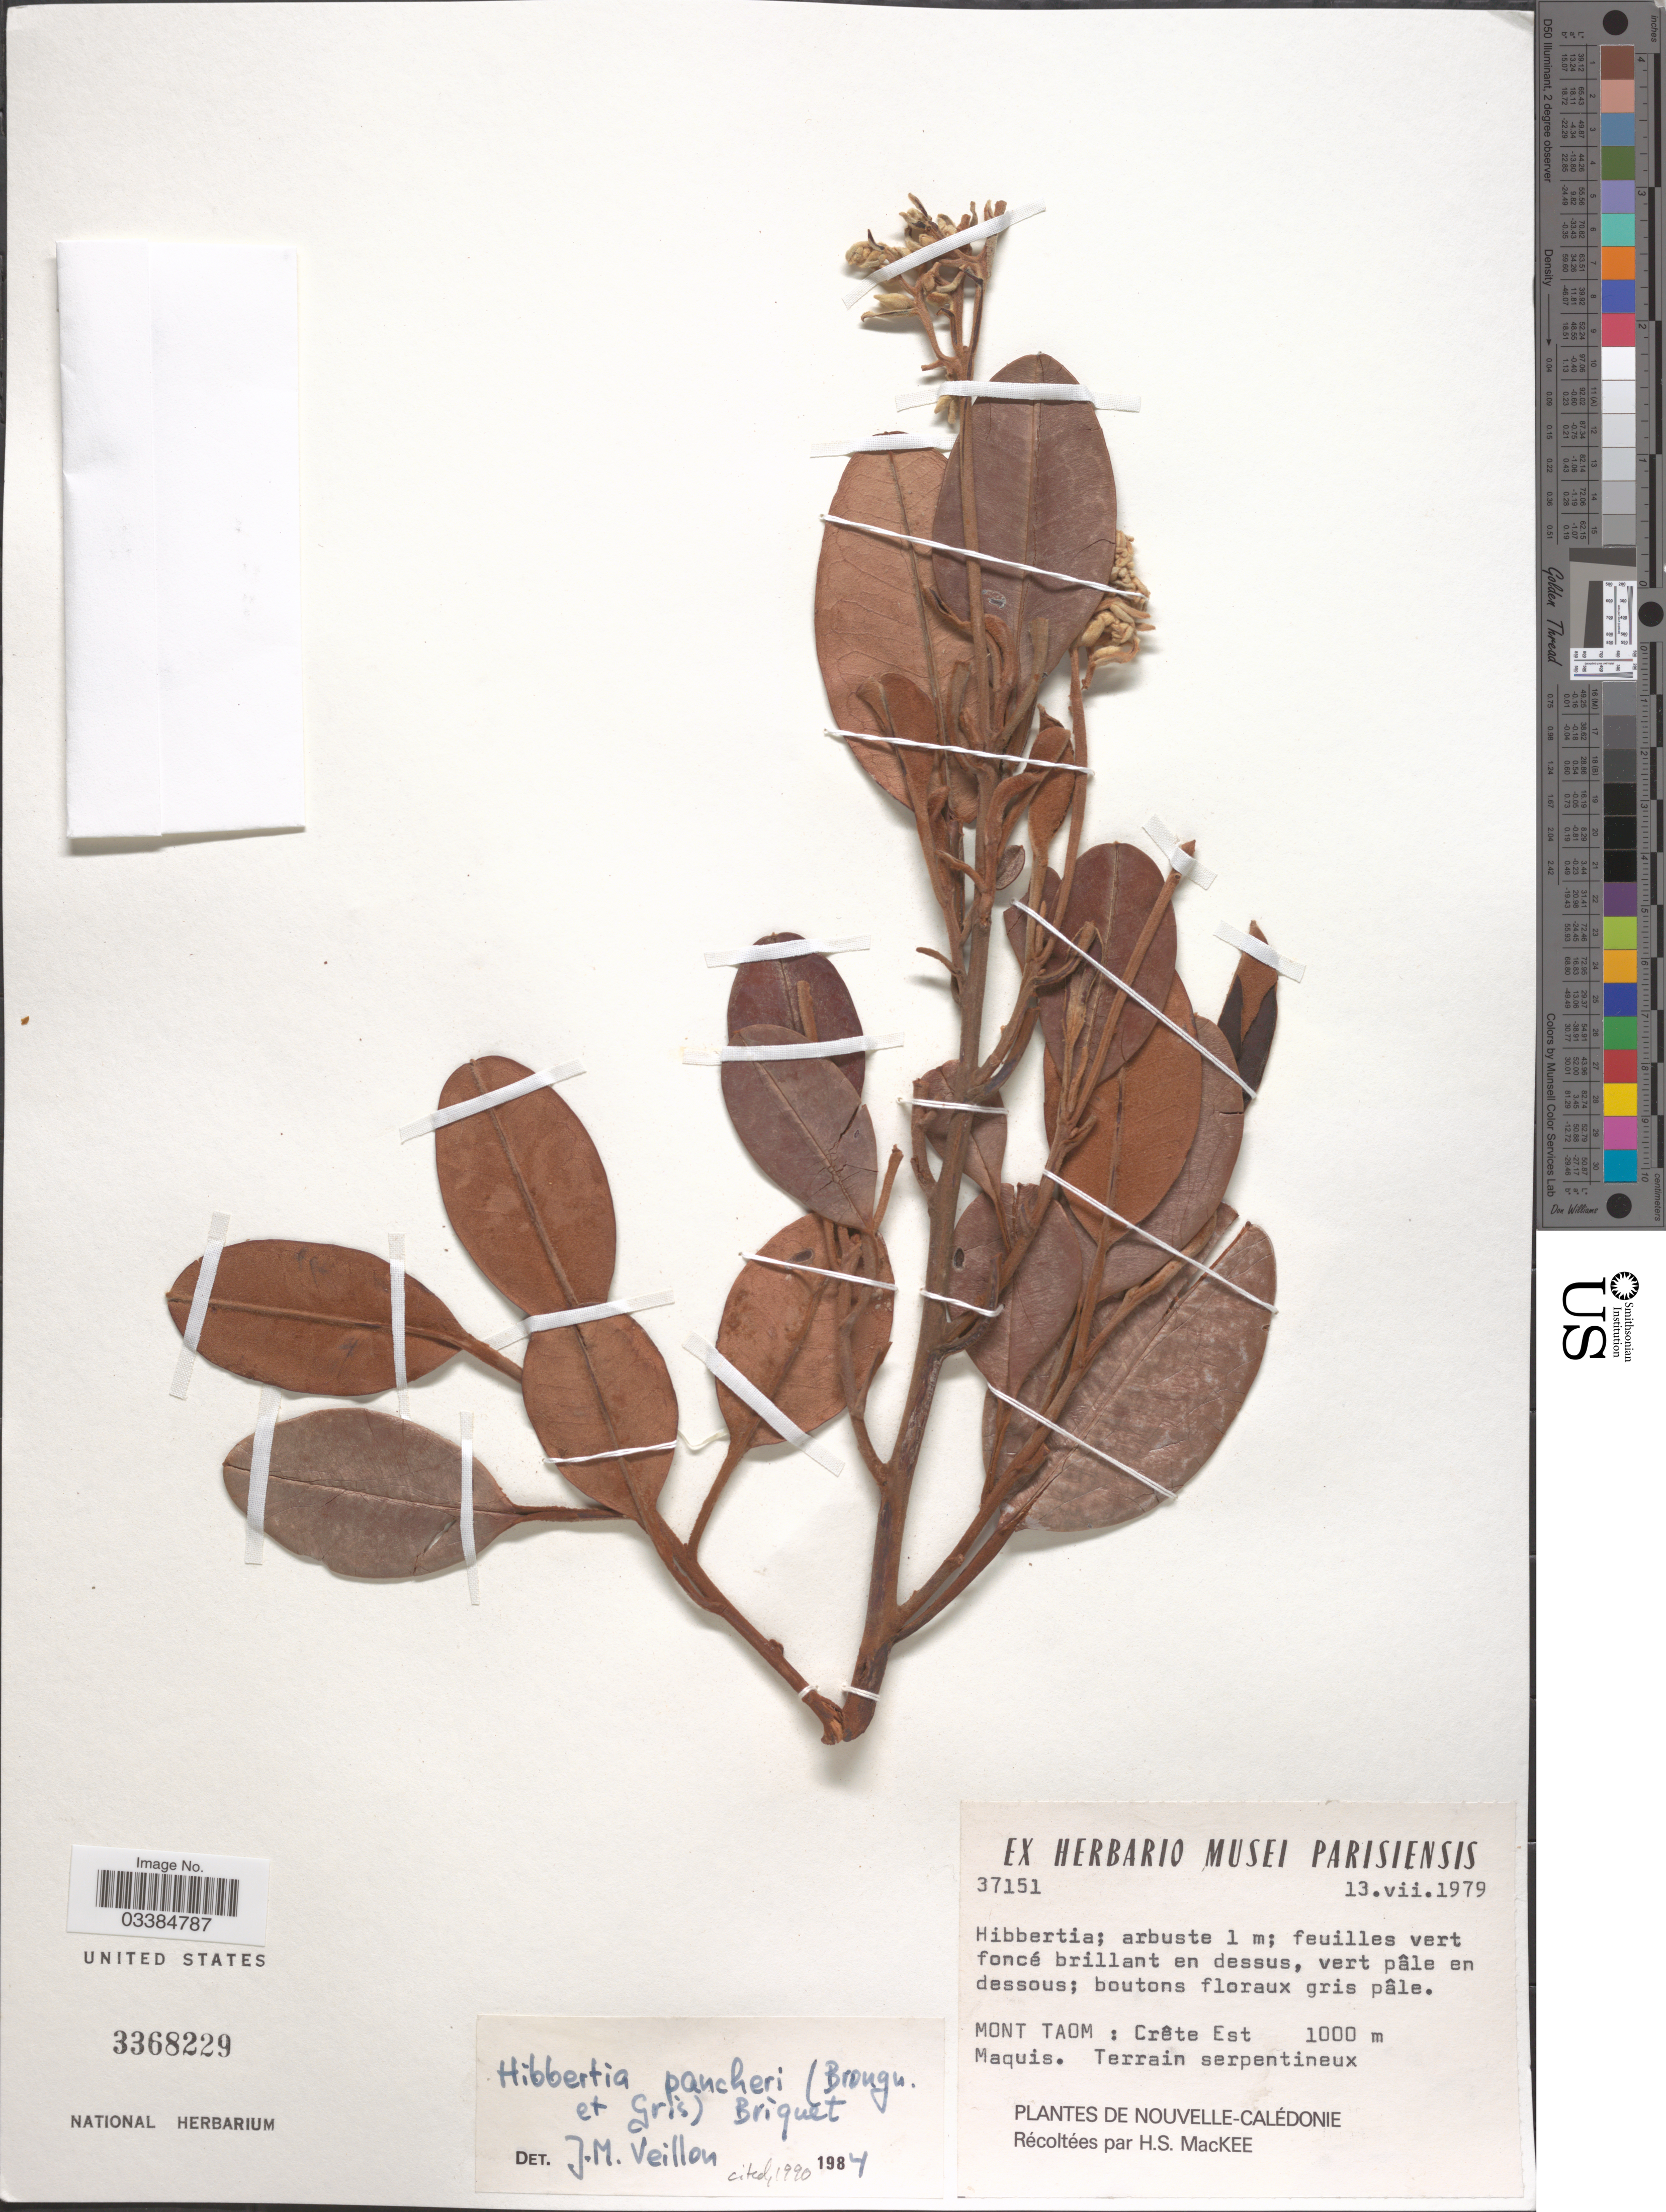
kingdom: Plantae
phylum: Tracheophyta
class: Magnoliopsida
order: Dilleniales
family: Dilleniaceae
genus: Hibbertia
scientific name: Hibbertia pancheri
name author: (Brongn. & Gris) Briq.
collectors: H. S. MacKee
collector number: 37151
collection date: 1979-07-13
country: New Caledonia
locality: Mont Taom: Crête Est. Nouvelle-Calédonie.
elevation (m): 1000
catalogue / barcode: US 3368229